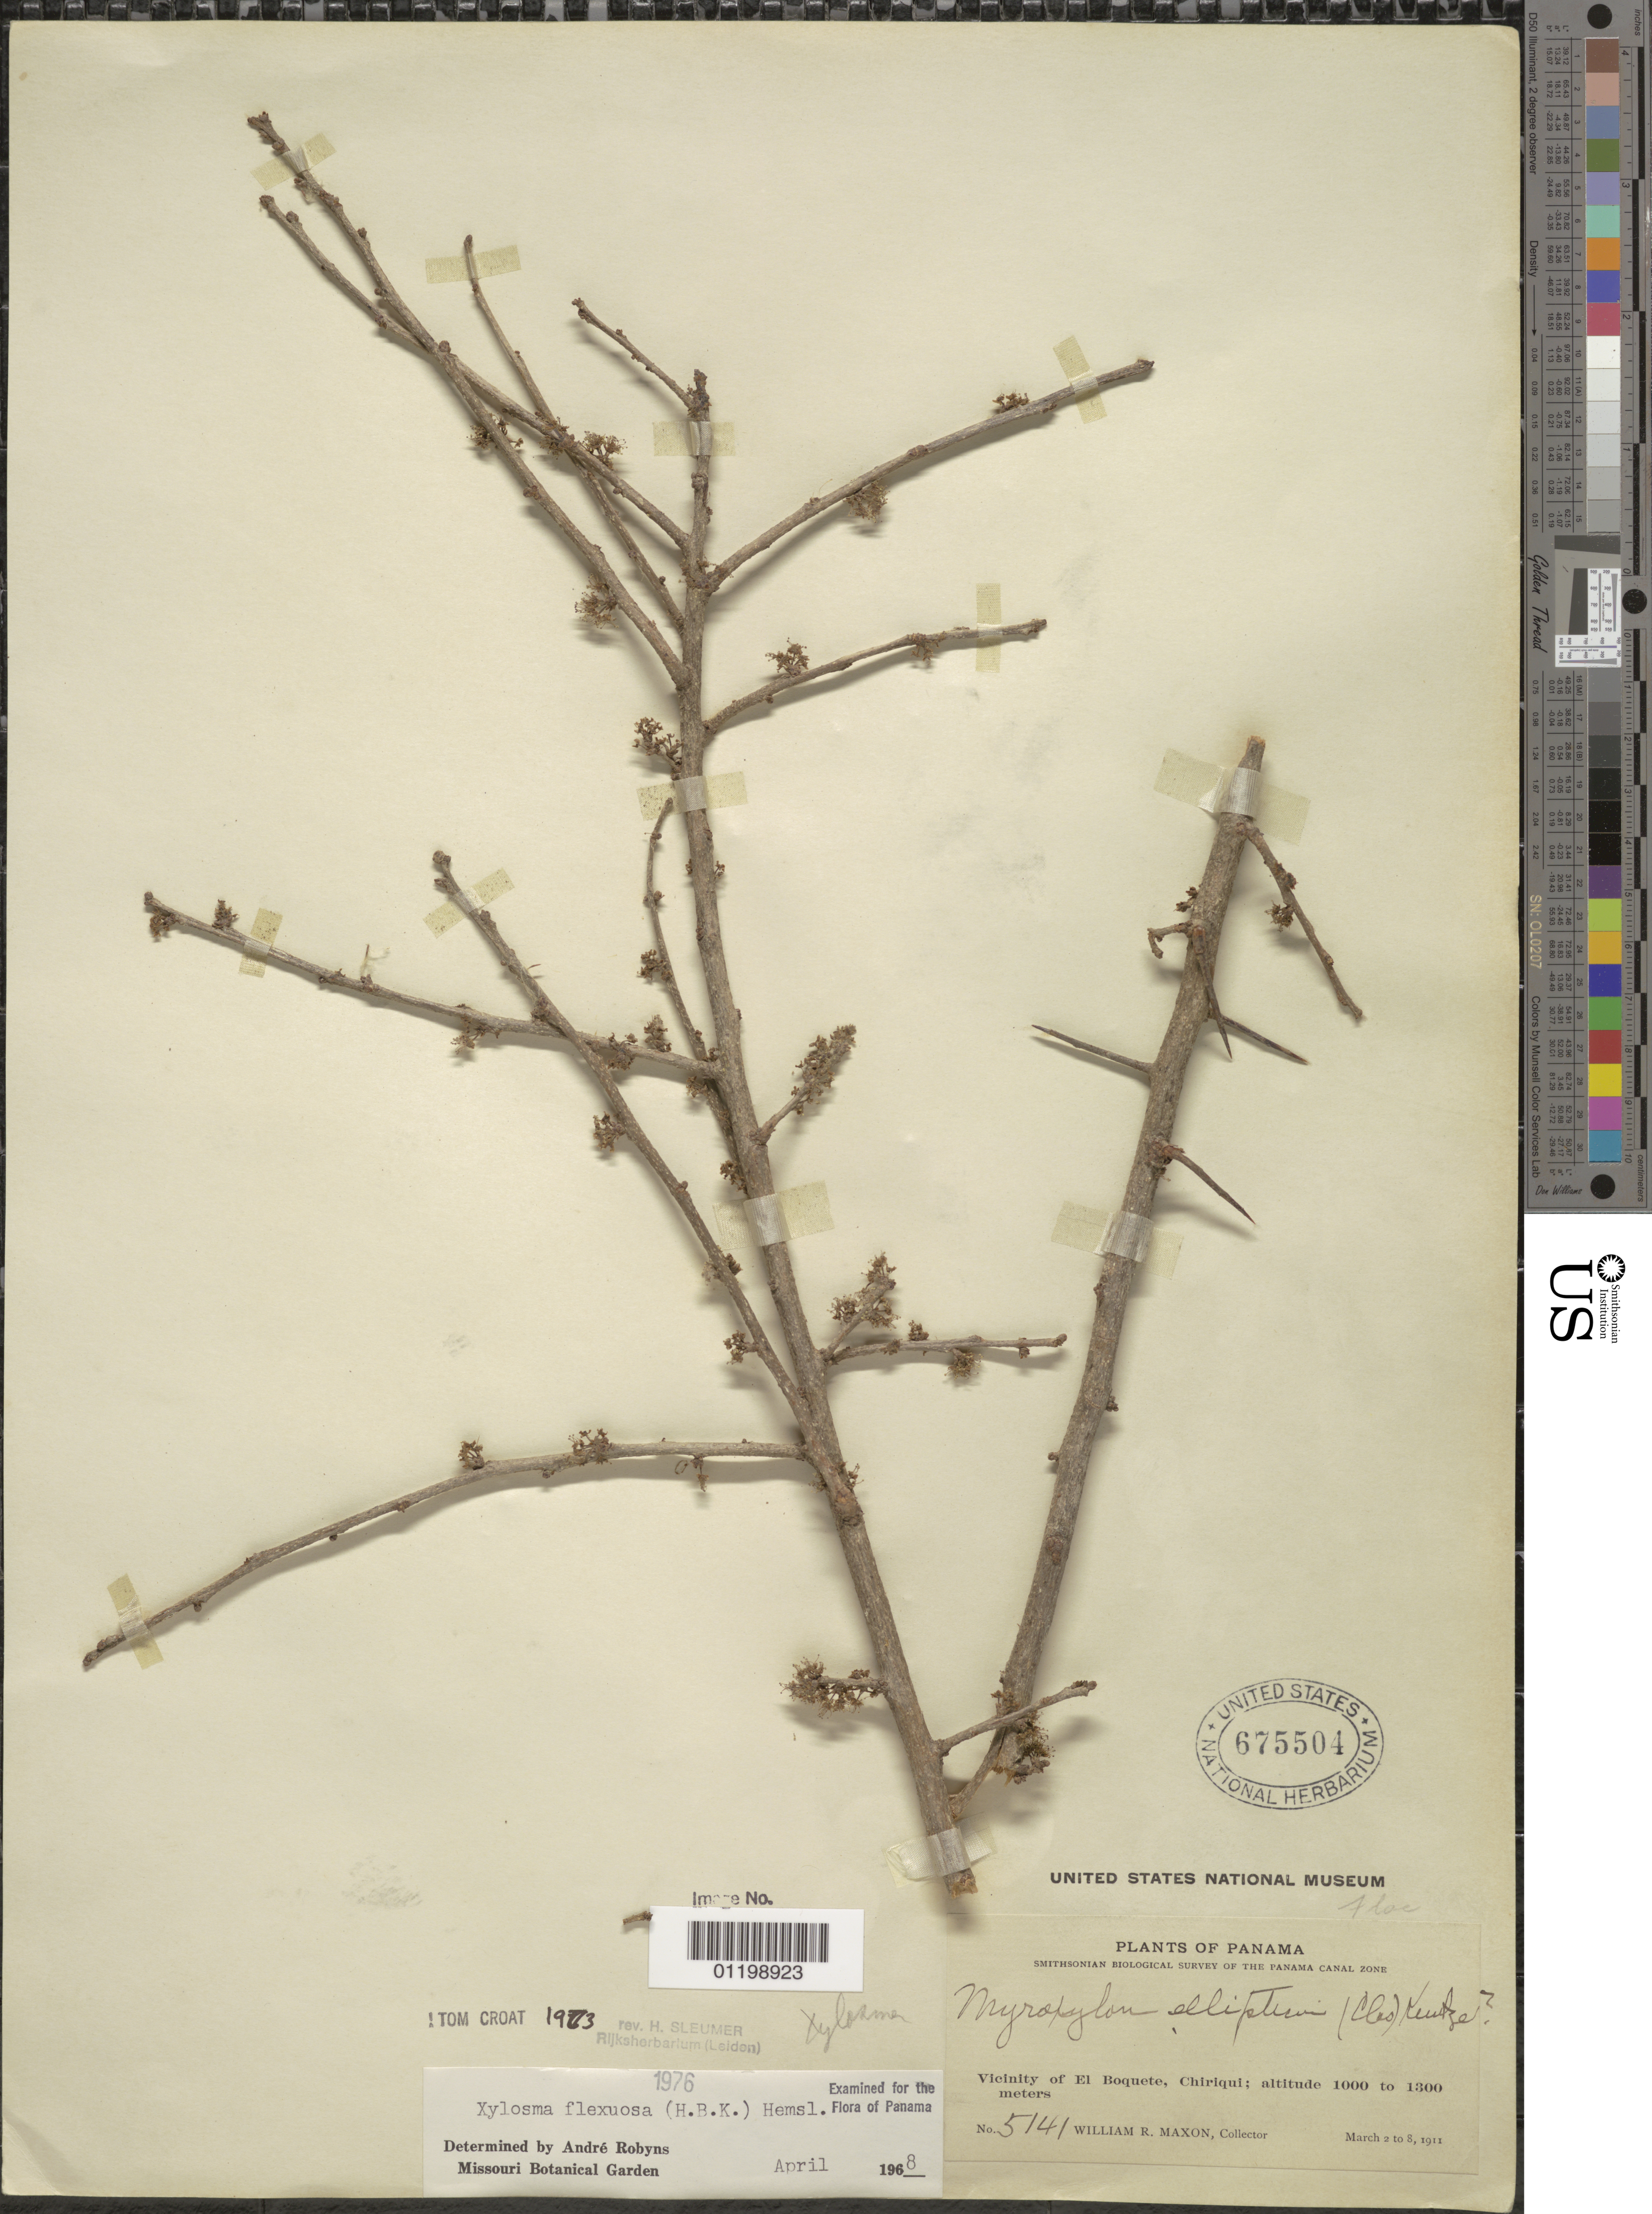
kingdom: Plantae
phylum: Tracheophyta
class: Magnoliopsida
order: Malpighiales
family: Salicaceae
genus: Xylosma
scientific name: Xylosma flexuosa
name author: (Kunth) Hemsl.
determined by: Robyns, A.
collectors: W. R. Maxon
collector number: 5141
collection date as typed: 02 Mar 1911 to 08 Mar 1911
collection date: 1911-03-02/1911-03-08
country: Panama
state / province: Chiriquí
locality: Vicinity of El Boquete, Chiriqui.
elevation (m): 1000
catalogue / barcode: US 675504